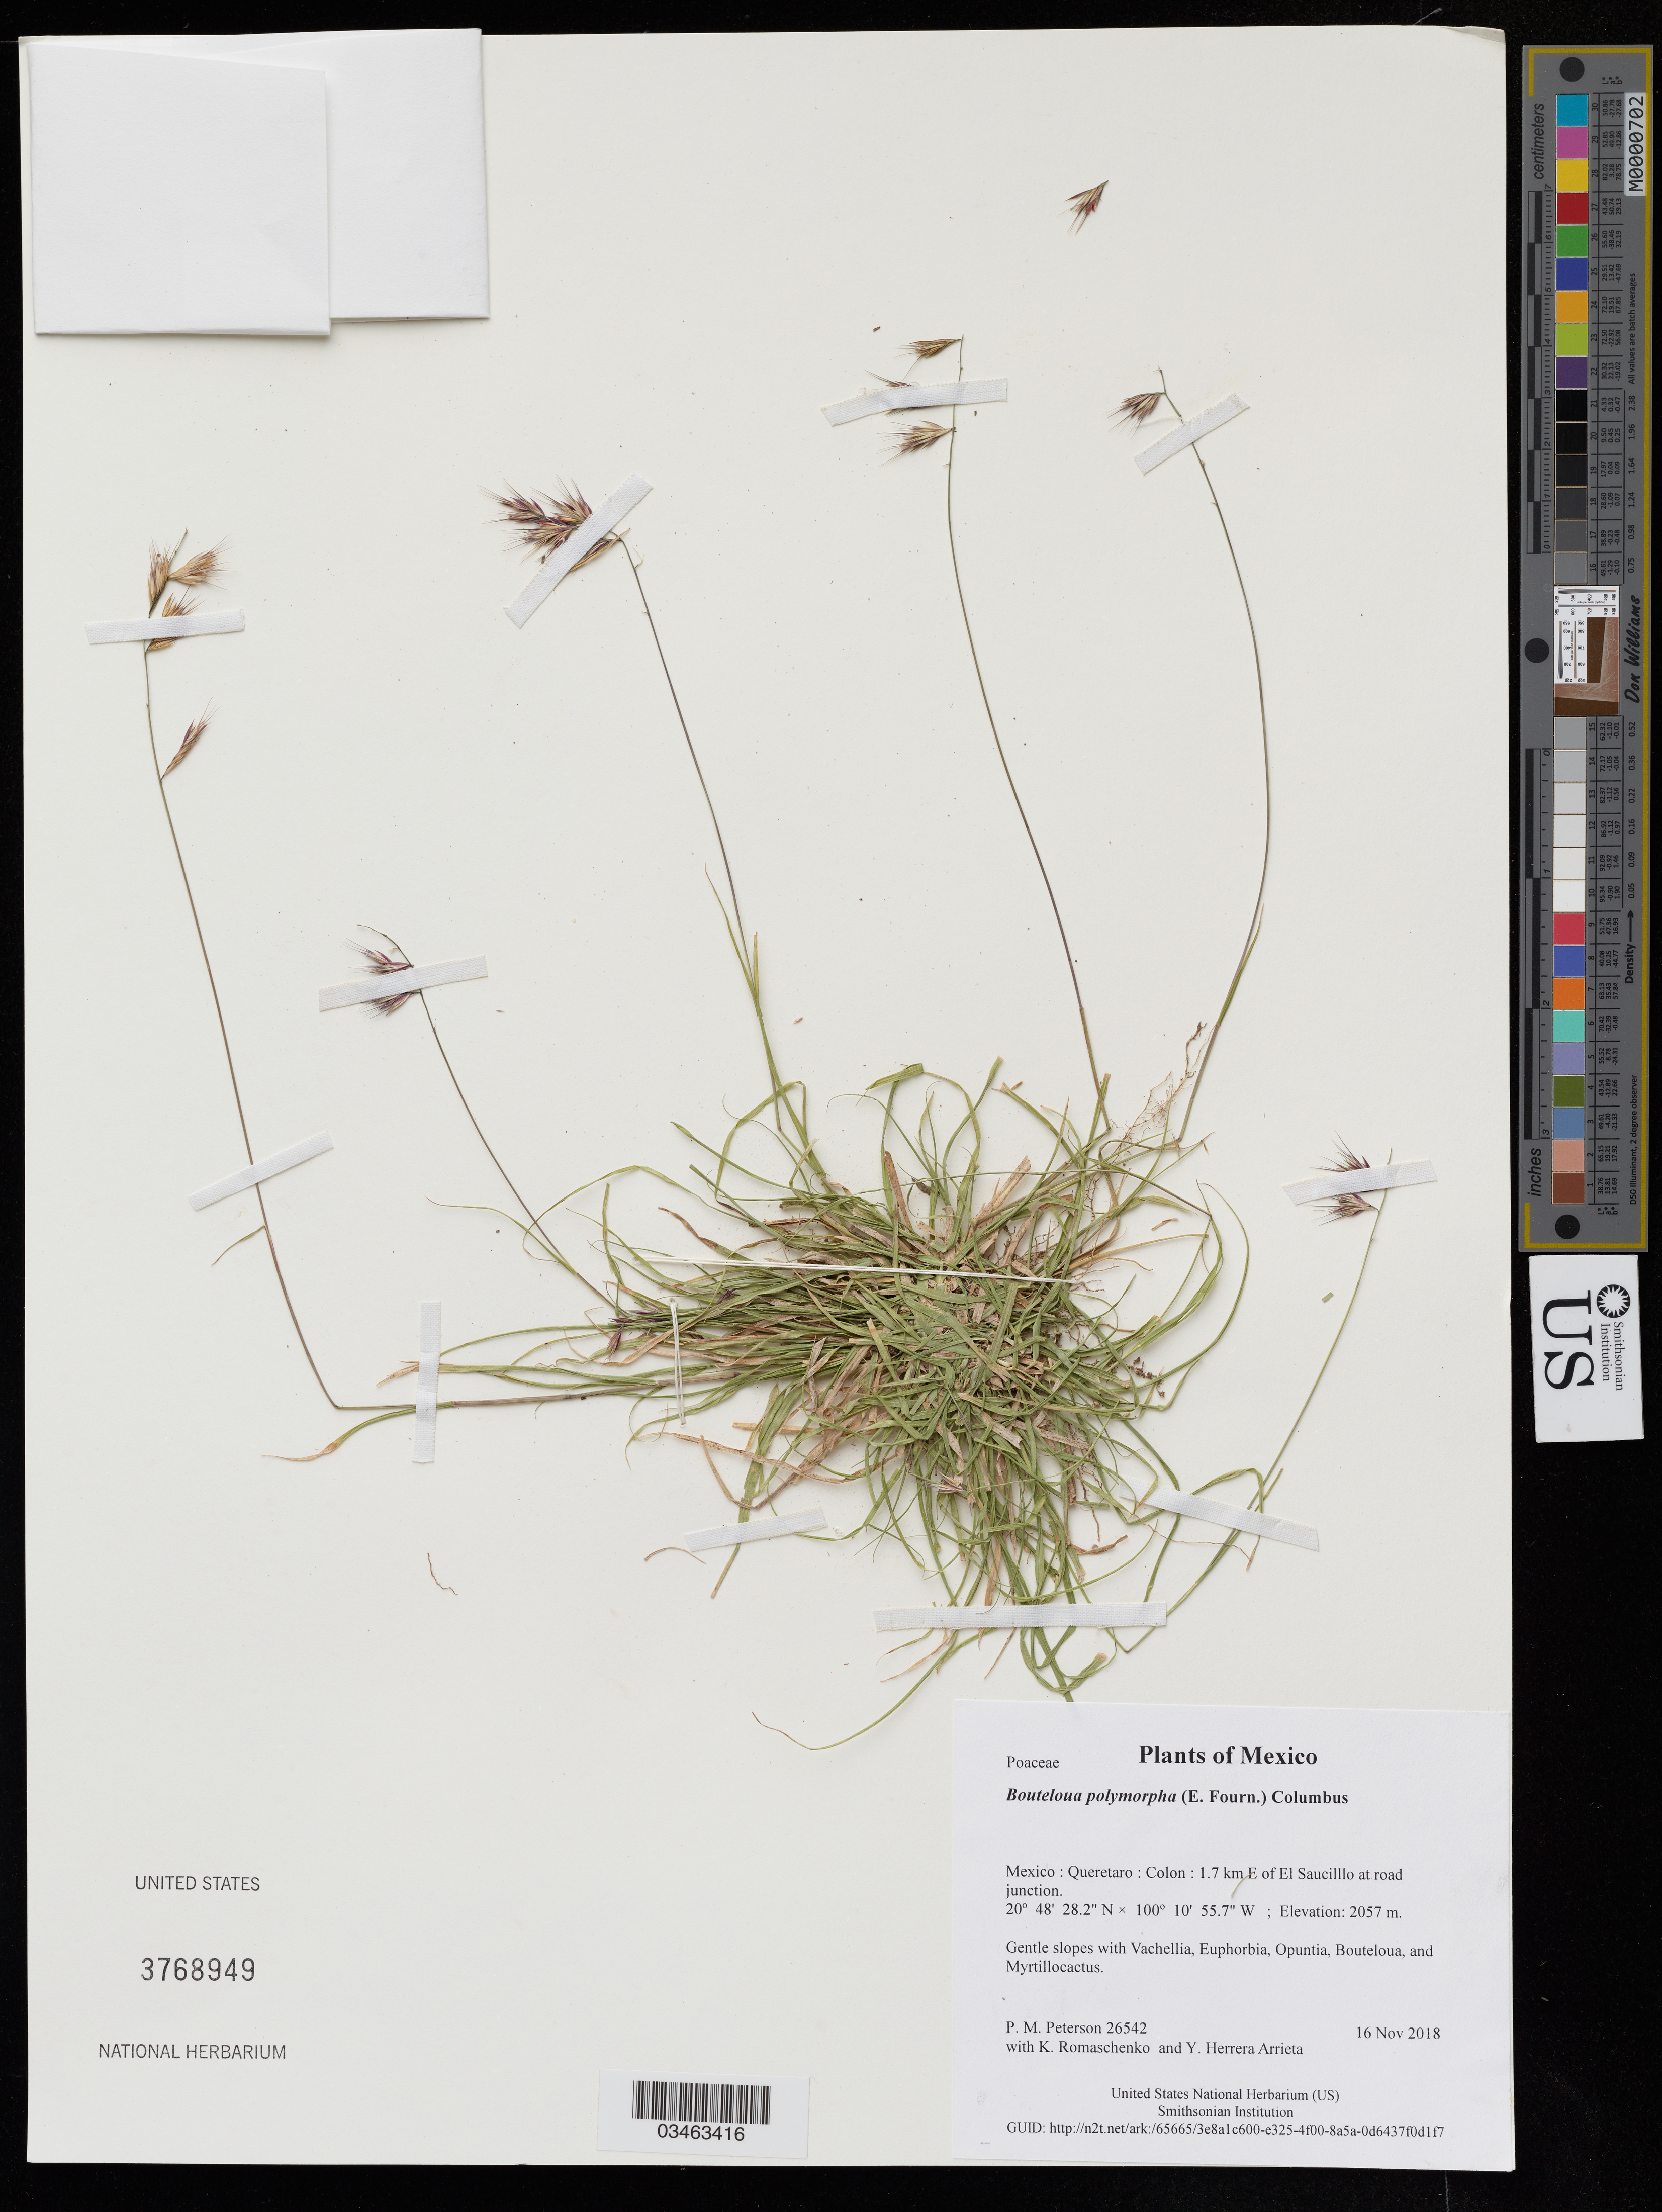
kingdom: Plantae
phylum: Tracheophyta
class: Liliopsida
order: Poales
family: Poaceae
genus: Bouteloua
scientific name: Bouteloua polymorpha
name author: (E. Fourn.) Columbus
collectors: P. M. Peterson, K. Romaschenko & Y. Herrera Arrieta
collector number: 26542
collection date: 2018-11-16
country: Mexico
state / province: Queretaro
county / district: Colon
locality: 1.7 km E of El Saucilllo at road junction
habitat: Gentle slopes with Vachellia, Euphorbia, Opuntia, Bouteloua, and Myrtillocactus.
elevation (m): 2057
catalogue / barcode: US 3768949